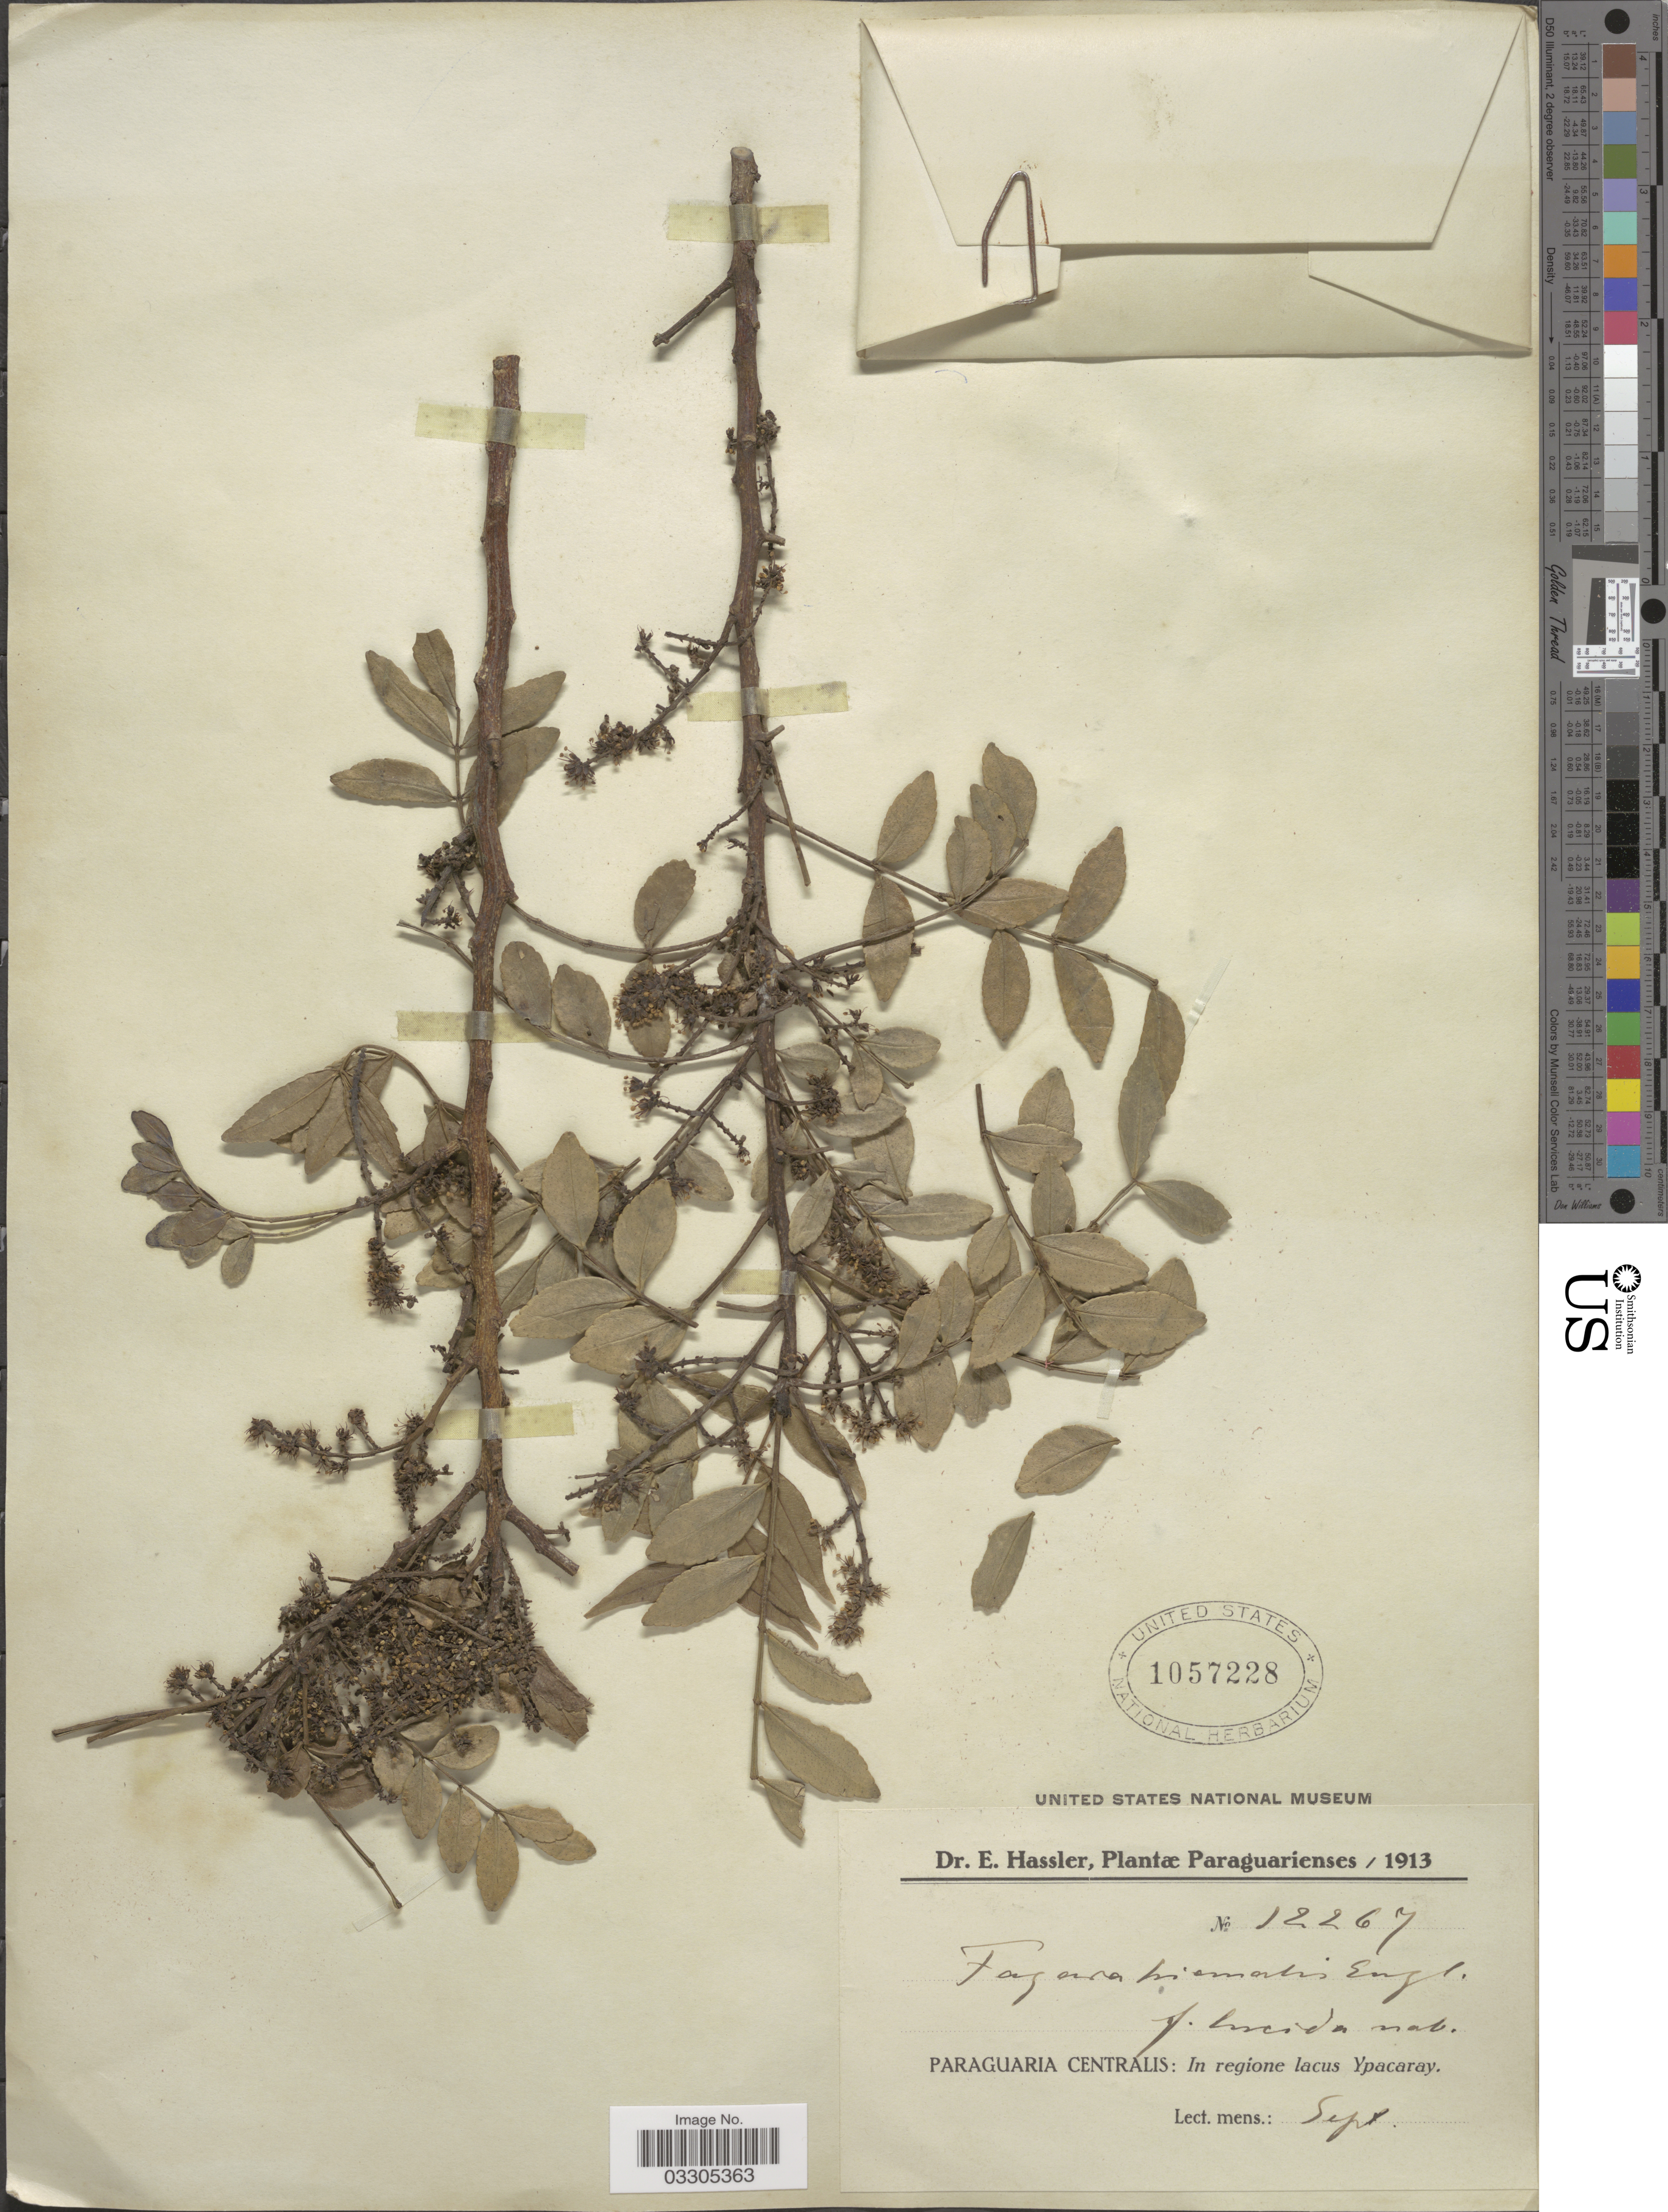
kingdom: Plantae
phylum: Tracheophyta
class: Magnoliopsida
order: Sapindales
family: Rutaceae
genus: Zanthoxylum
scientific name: Zanthoxylum hiemalis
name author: A. St.-Hil.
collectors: E. Hassler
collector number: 12267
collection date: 1913-09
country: Paraguay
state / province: Central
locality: Paraguaria Centralis: In regione lacus Ypacaray.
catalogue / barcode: US 1057228